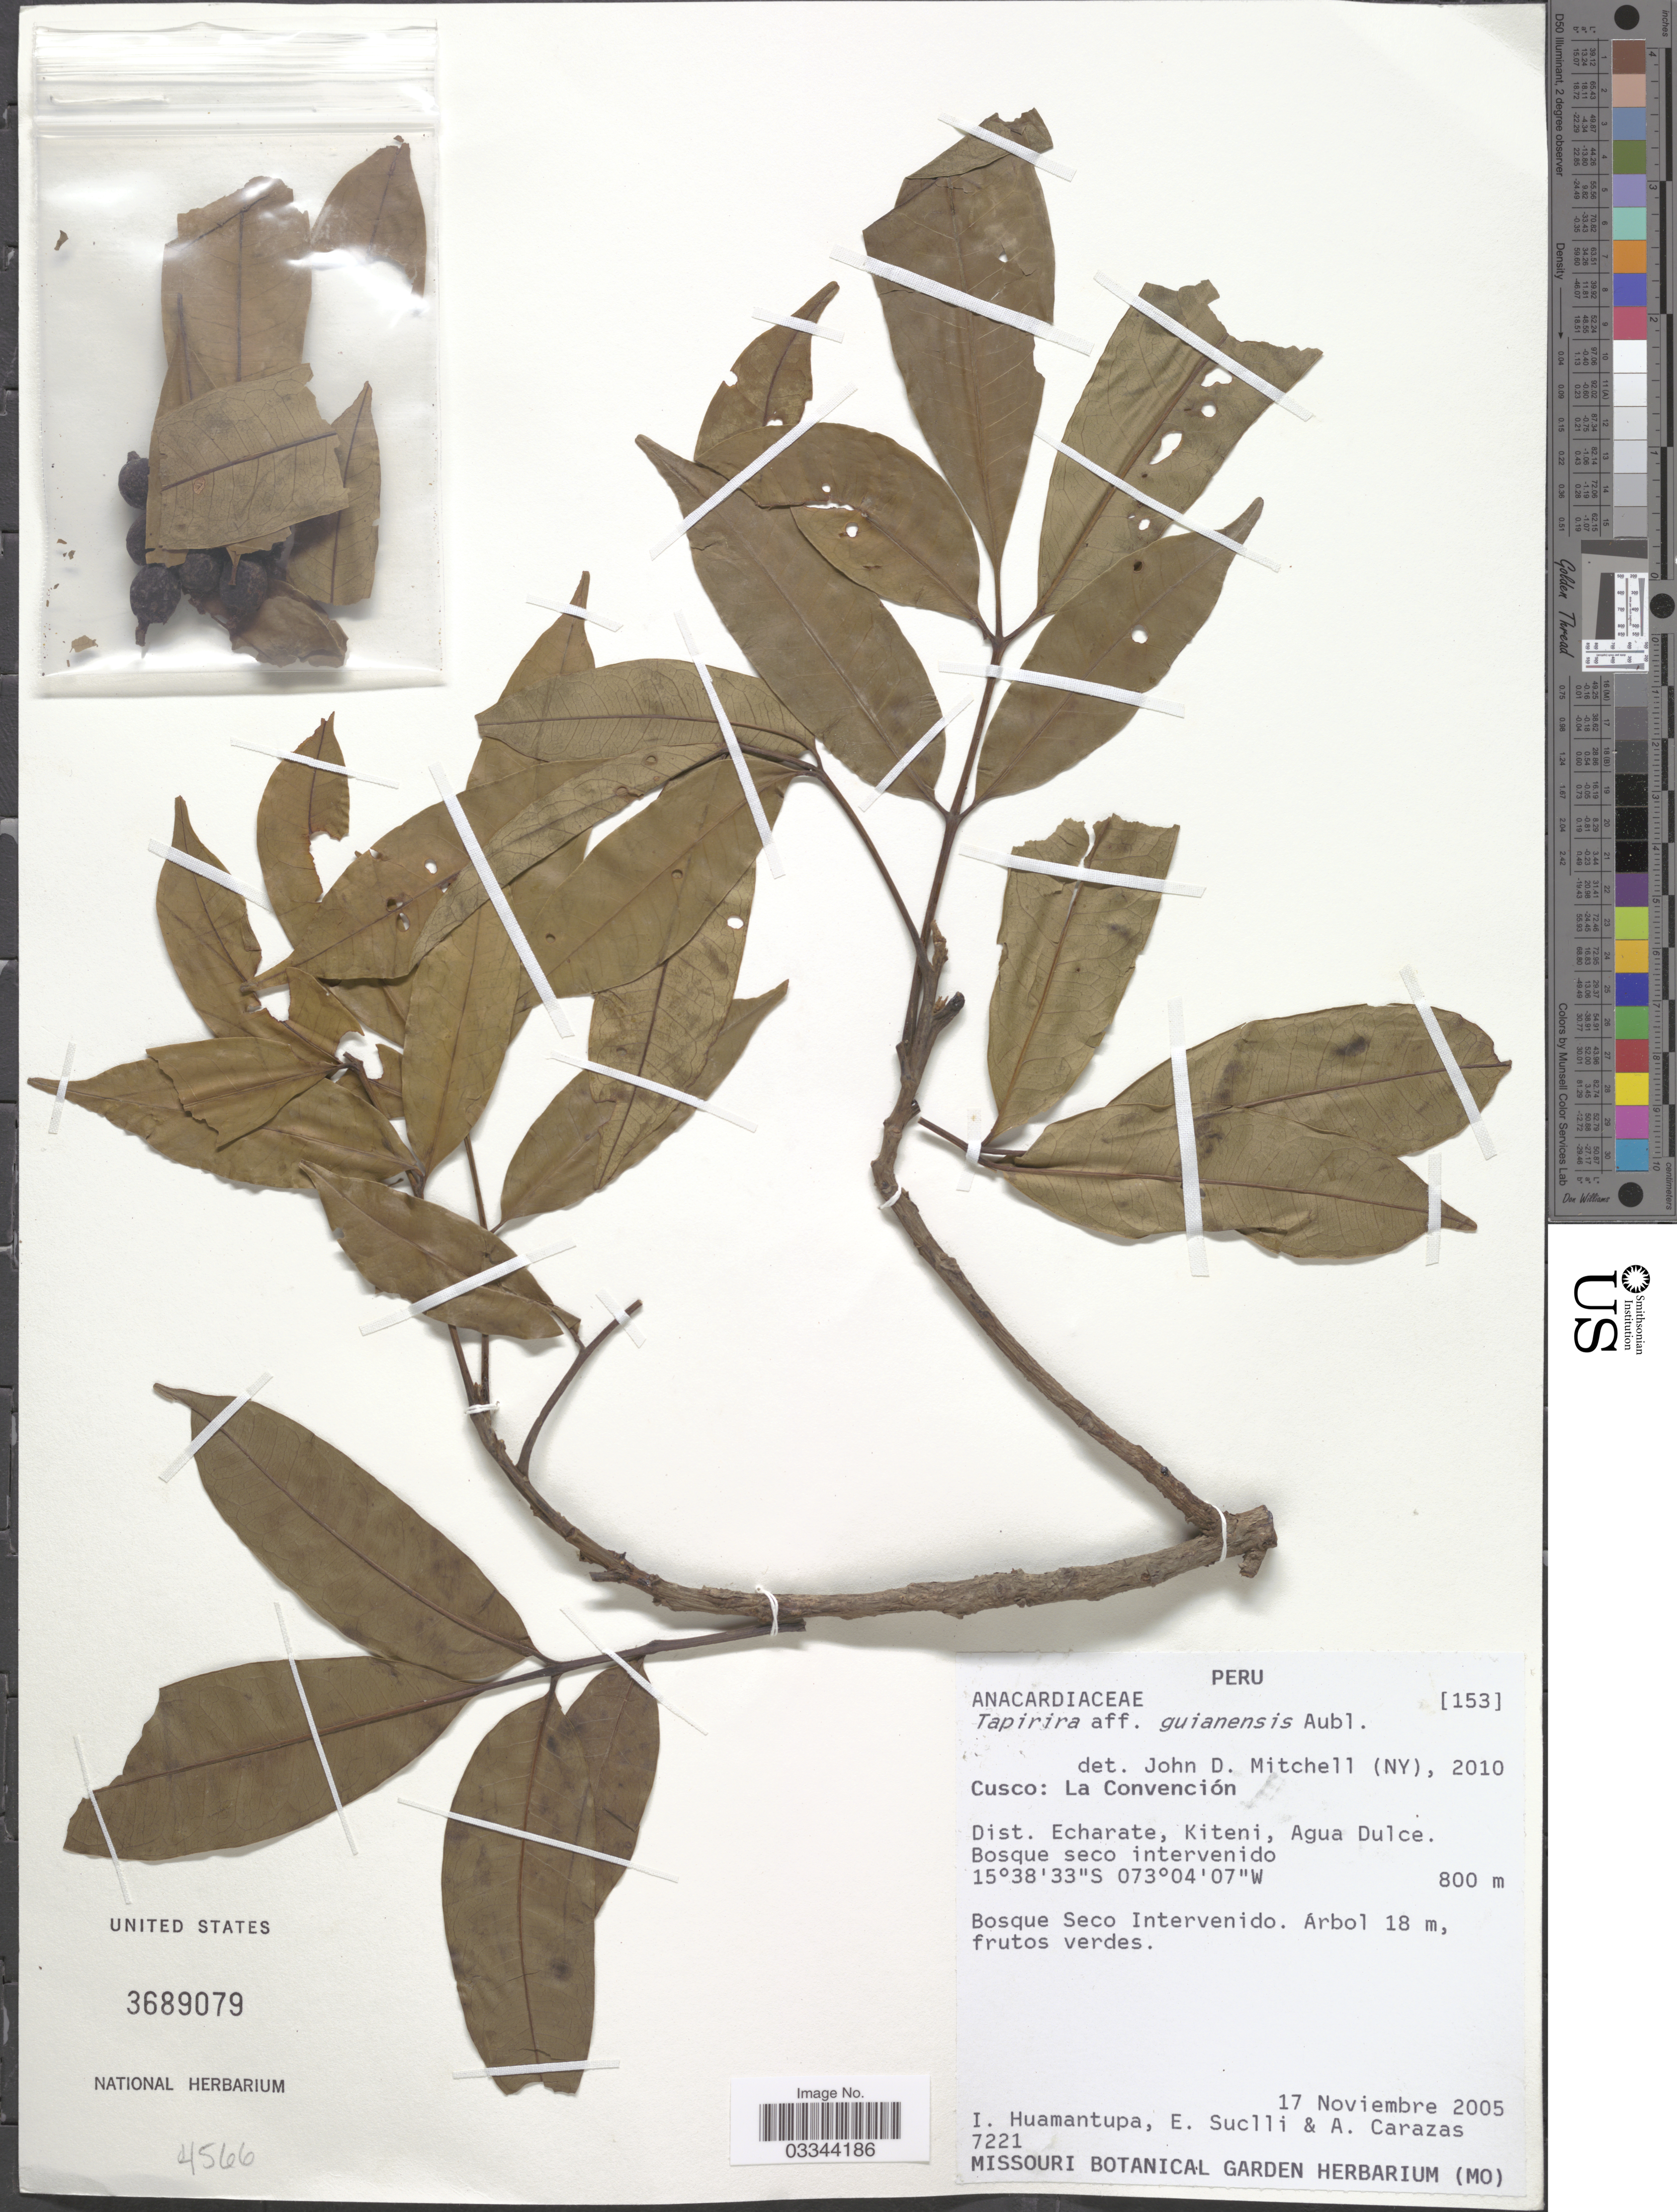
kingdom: Plantae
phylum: Tracheophyta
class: Magnoliopsida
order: Sapindales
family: Anacardiaceae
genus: Tapirira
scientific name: Tapirira guianensis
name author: Aubl.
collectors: I. Huamantupa, E. Suclli & A. Carazas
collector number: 7221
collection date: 2005-11-17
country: Peru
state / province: Cusco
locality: La Convención. Dist. Echarate, Kiteni, Agua Dulce.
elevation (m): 800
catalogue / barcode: US 3689079